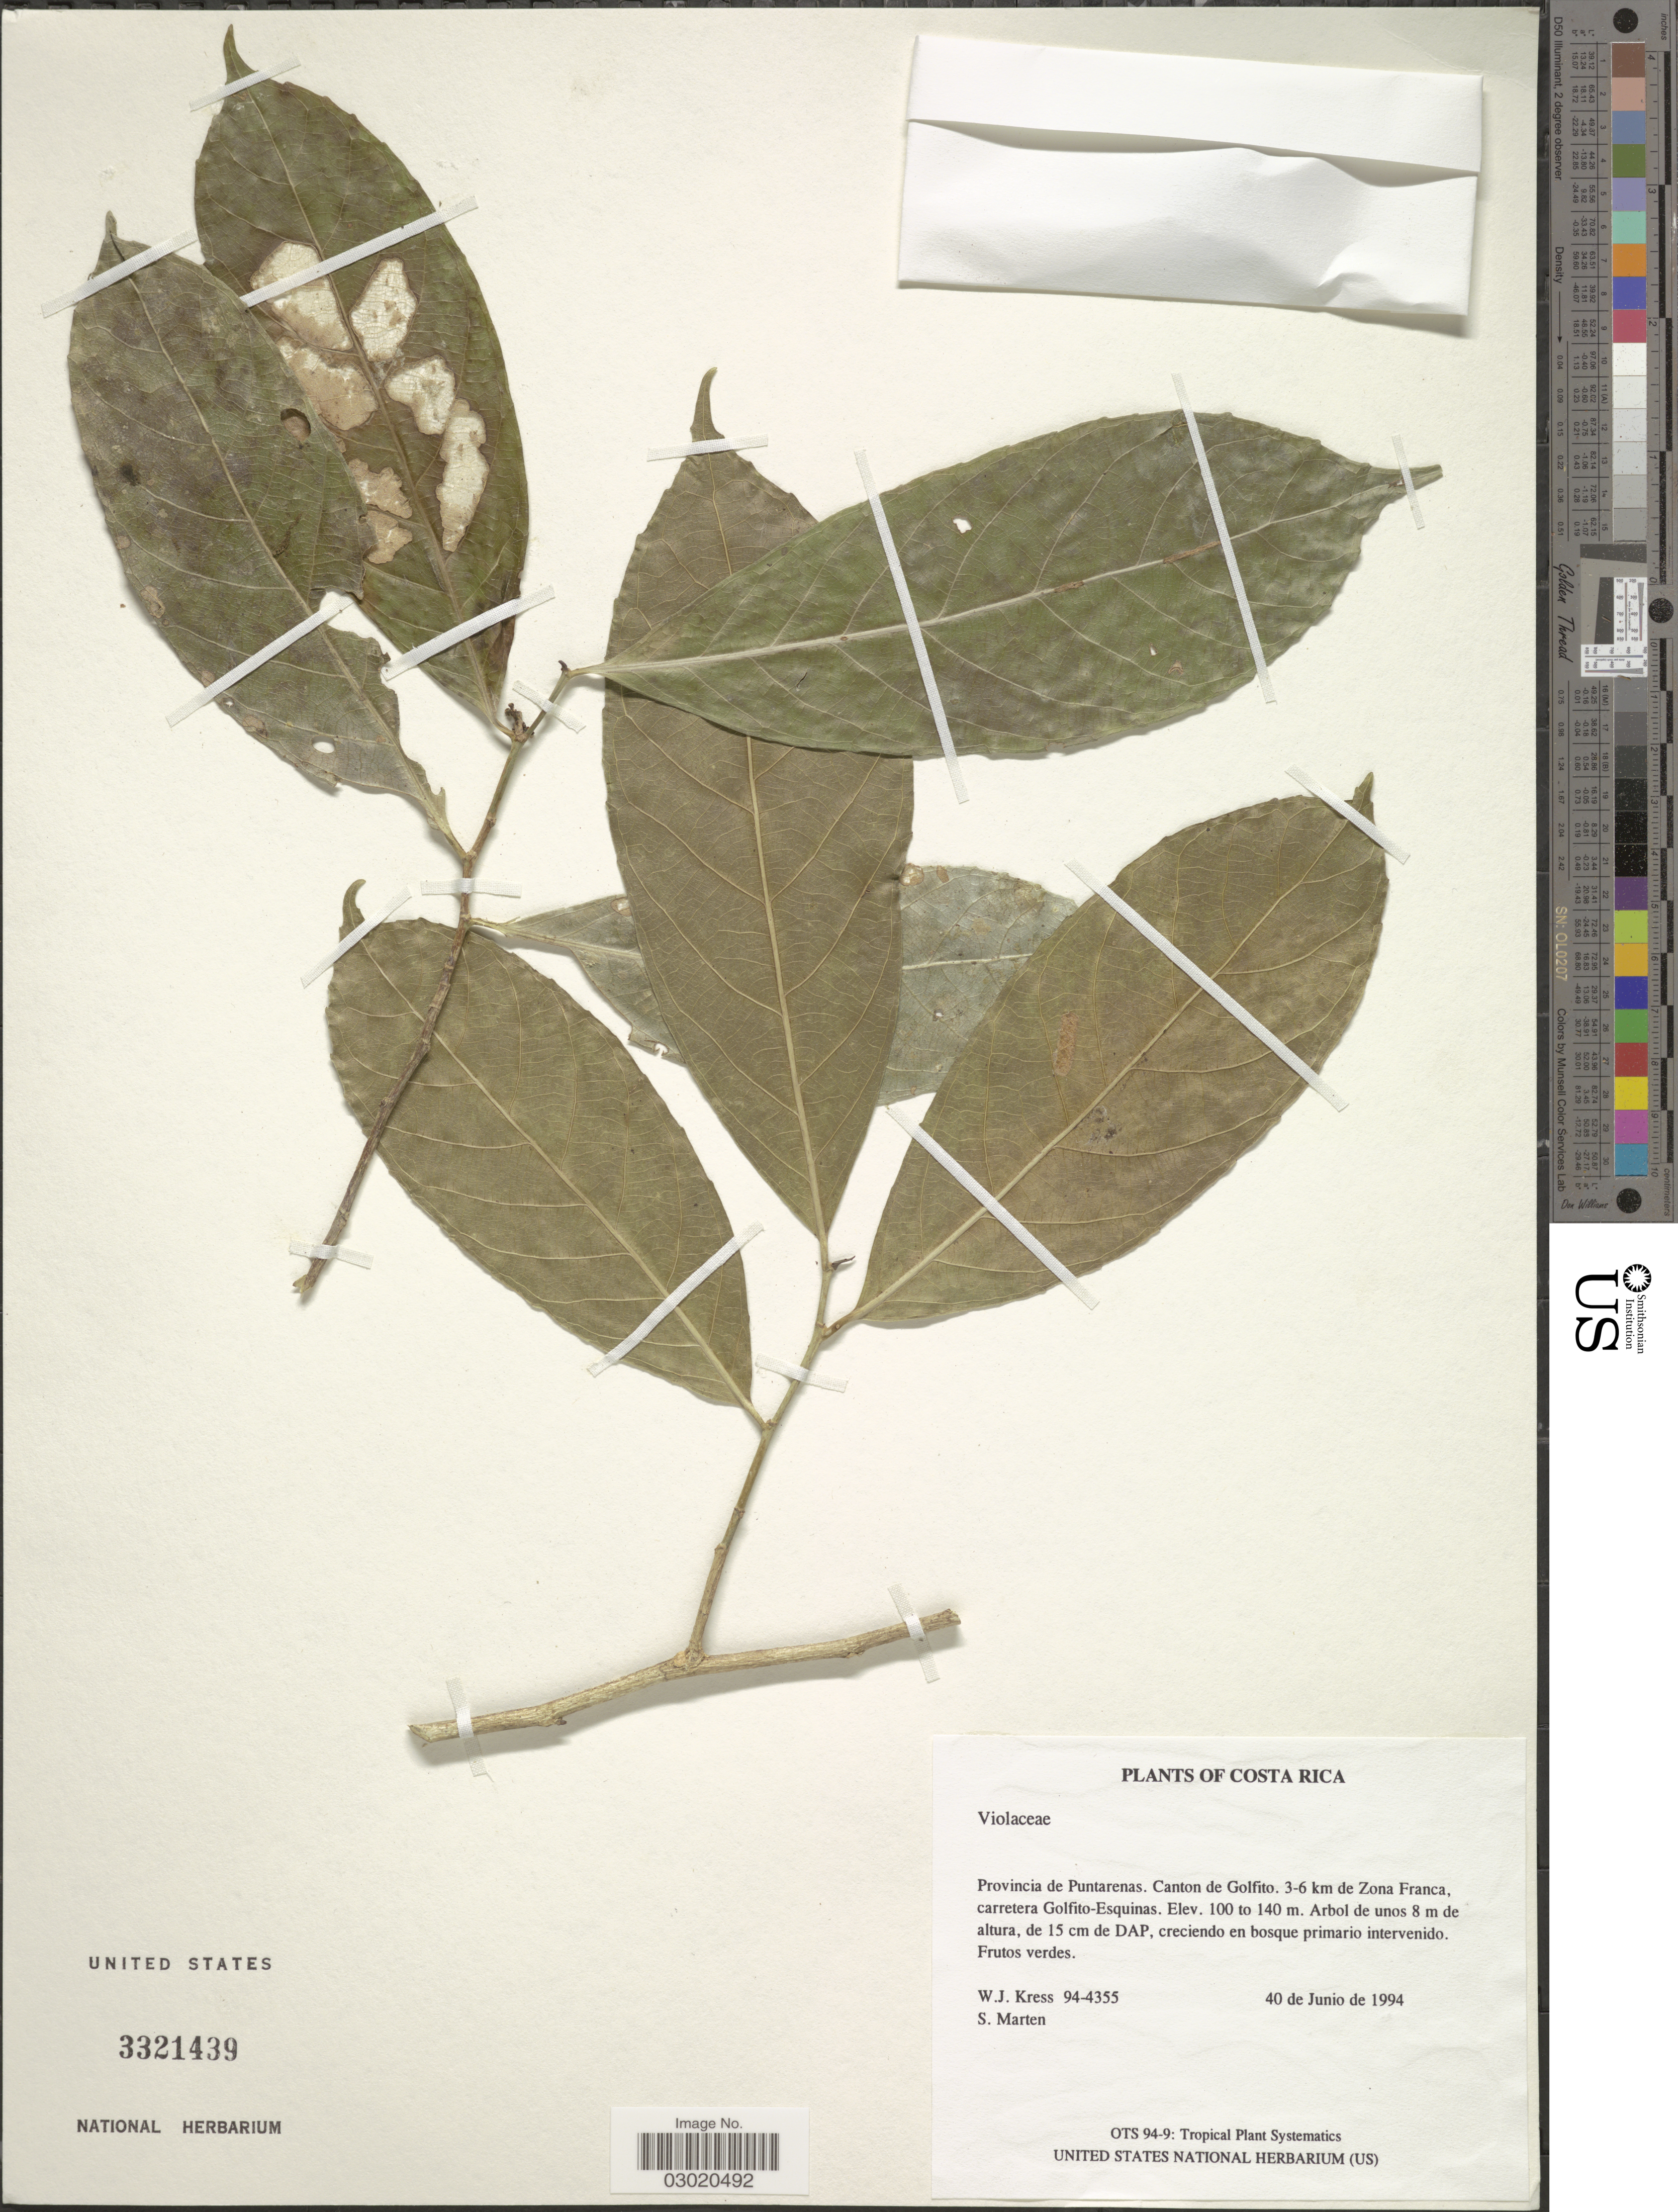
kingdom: Plantae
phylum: Tracheophyta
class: Magnoliopsida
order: Malpighiales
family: Violaceae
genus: Gloeospermum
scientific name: Gloeospermum sp.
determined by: Hoyos-Gomez, S. E.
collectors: W. J. Kress & S. Marten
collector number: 94-4355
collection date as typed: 40 de Junio de 1994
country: Costa Rica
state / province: Puntarenas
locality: Canton de Golfito. 3-6 km de Zona Franca, carretera Golfito-Esquinas.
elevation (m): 100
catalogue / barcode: US 3321439